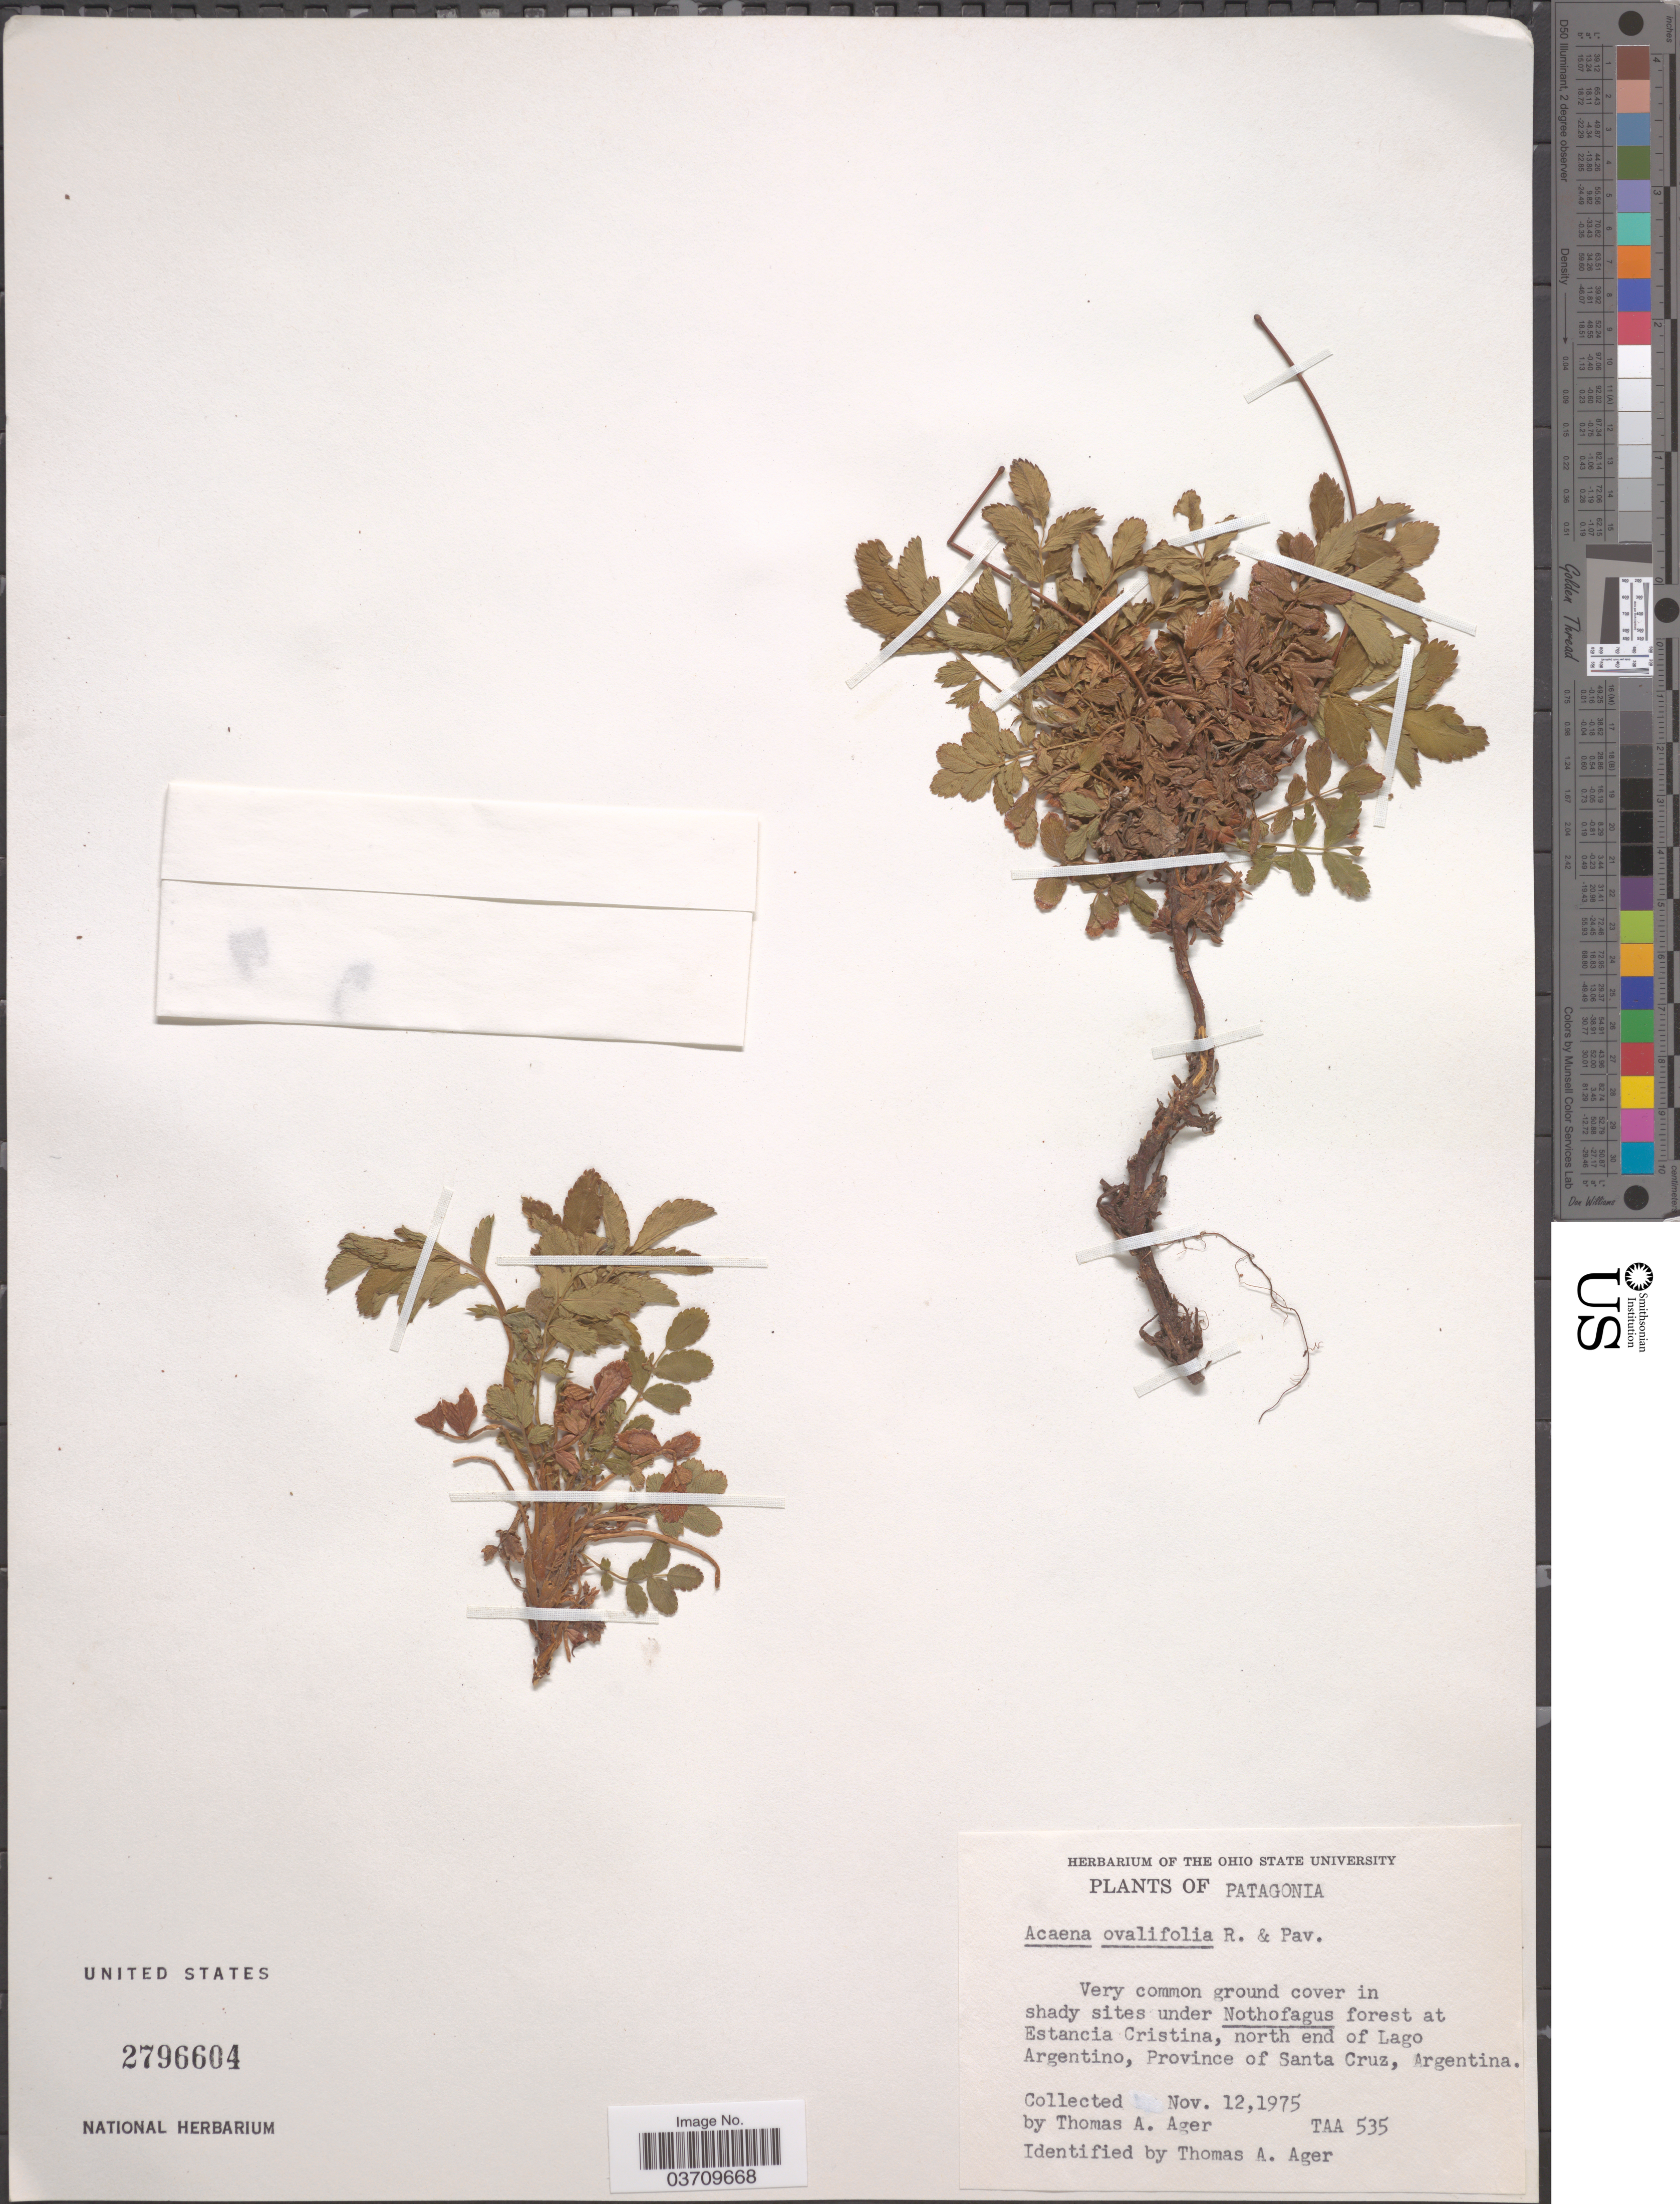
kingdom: Plantae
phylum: Tracheophyta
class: Magnoliopsida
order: Rosales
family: Rosaceae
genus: Acaena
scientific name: Acaena ovalifolia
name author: Ruiz & Pav.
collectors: T. A. Ager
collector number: TAA 535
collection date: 1975-11-12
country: Argentina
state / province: Santa Cruz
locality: Patagonia. Estancia Cristina, north end of Lago Argentino.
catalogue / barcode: US 2796604